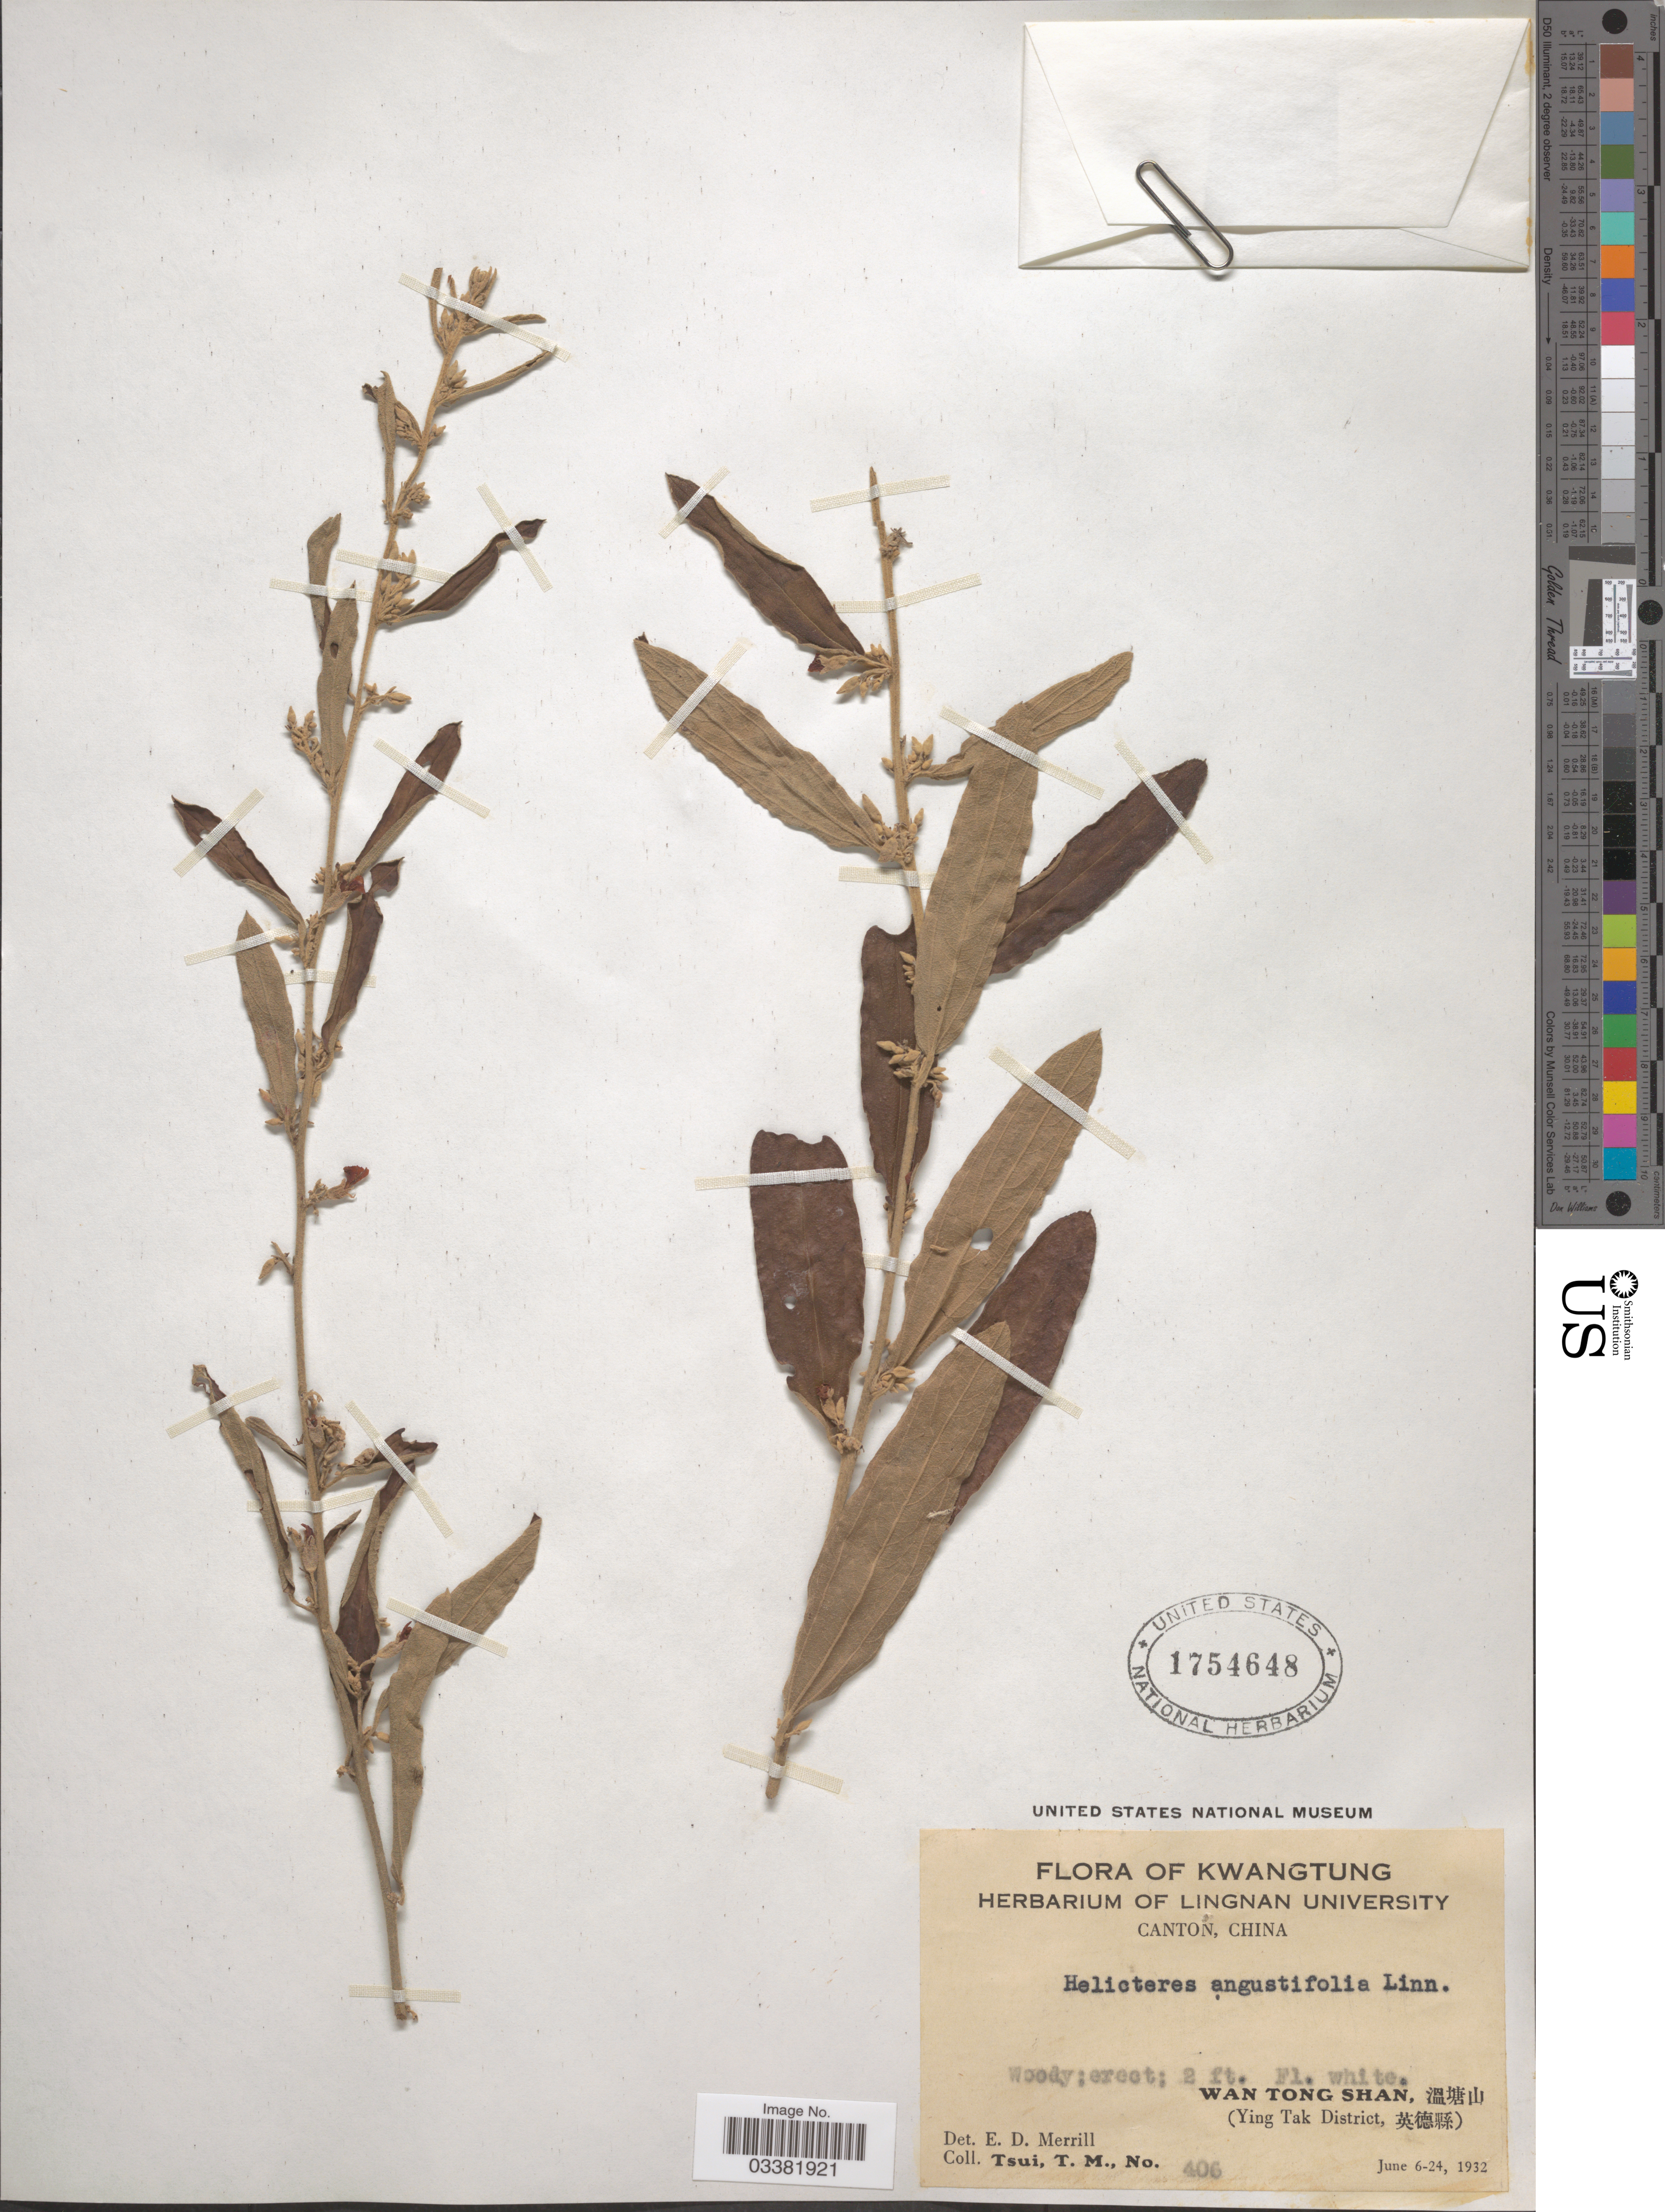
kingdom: Plantae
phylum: Tracheophyta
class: Magnoliopsida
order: Malvales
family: Malvaceae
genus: Helicteres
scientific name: Helicteres angustifolia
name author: L.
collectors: T. Tsui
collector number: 406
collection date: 1932-06-06/1932-06-22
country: China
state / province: Guangdong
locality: Waong Shan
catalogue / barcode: US 1754648